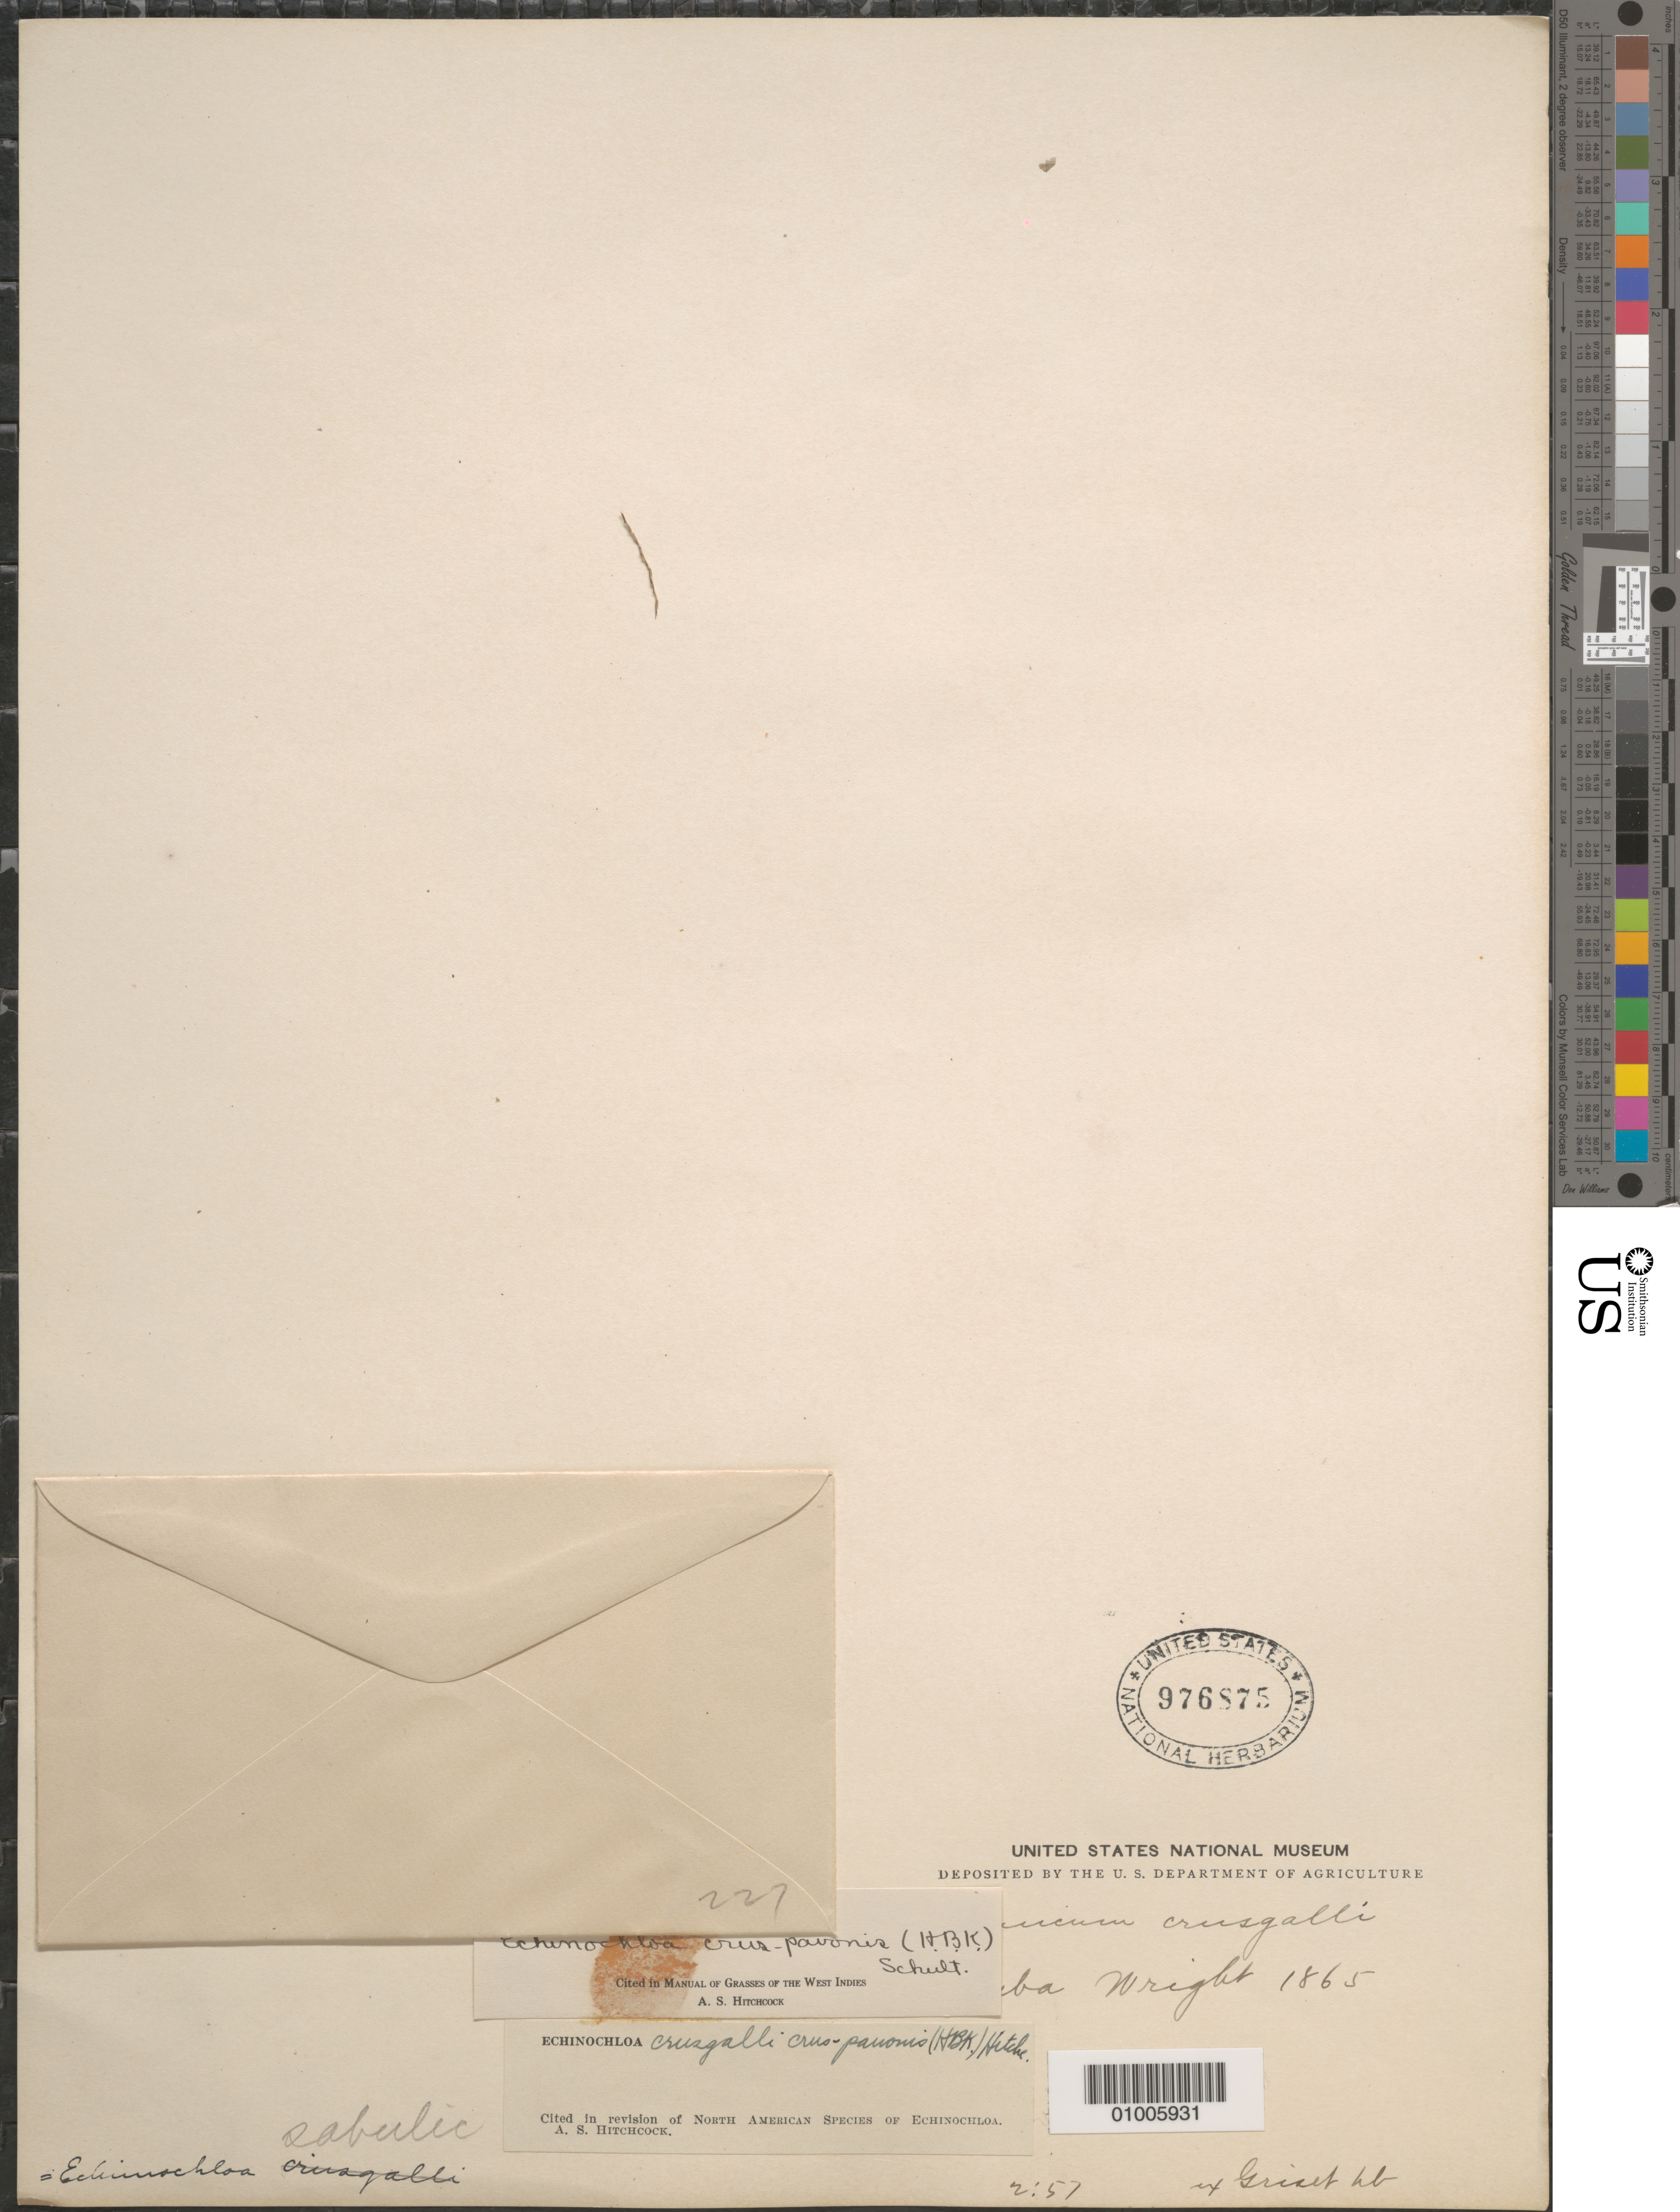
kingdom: Plantae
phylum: Tracheophyta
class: Liliopsida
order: Poales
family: Poaceae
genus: Echinochloa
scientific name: Echinochloa crus-pavonis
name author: (Kunth) Schult.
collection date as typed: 1865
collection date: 1865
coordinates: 0 N, 0 E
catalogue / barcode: US 976875